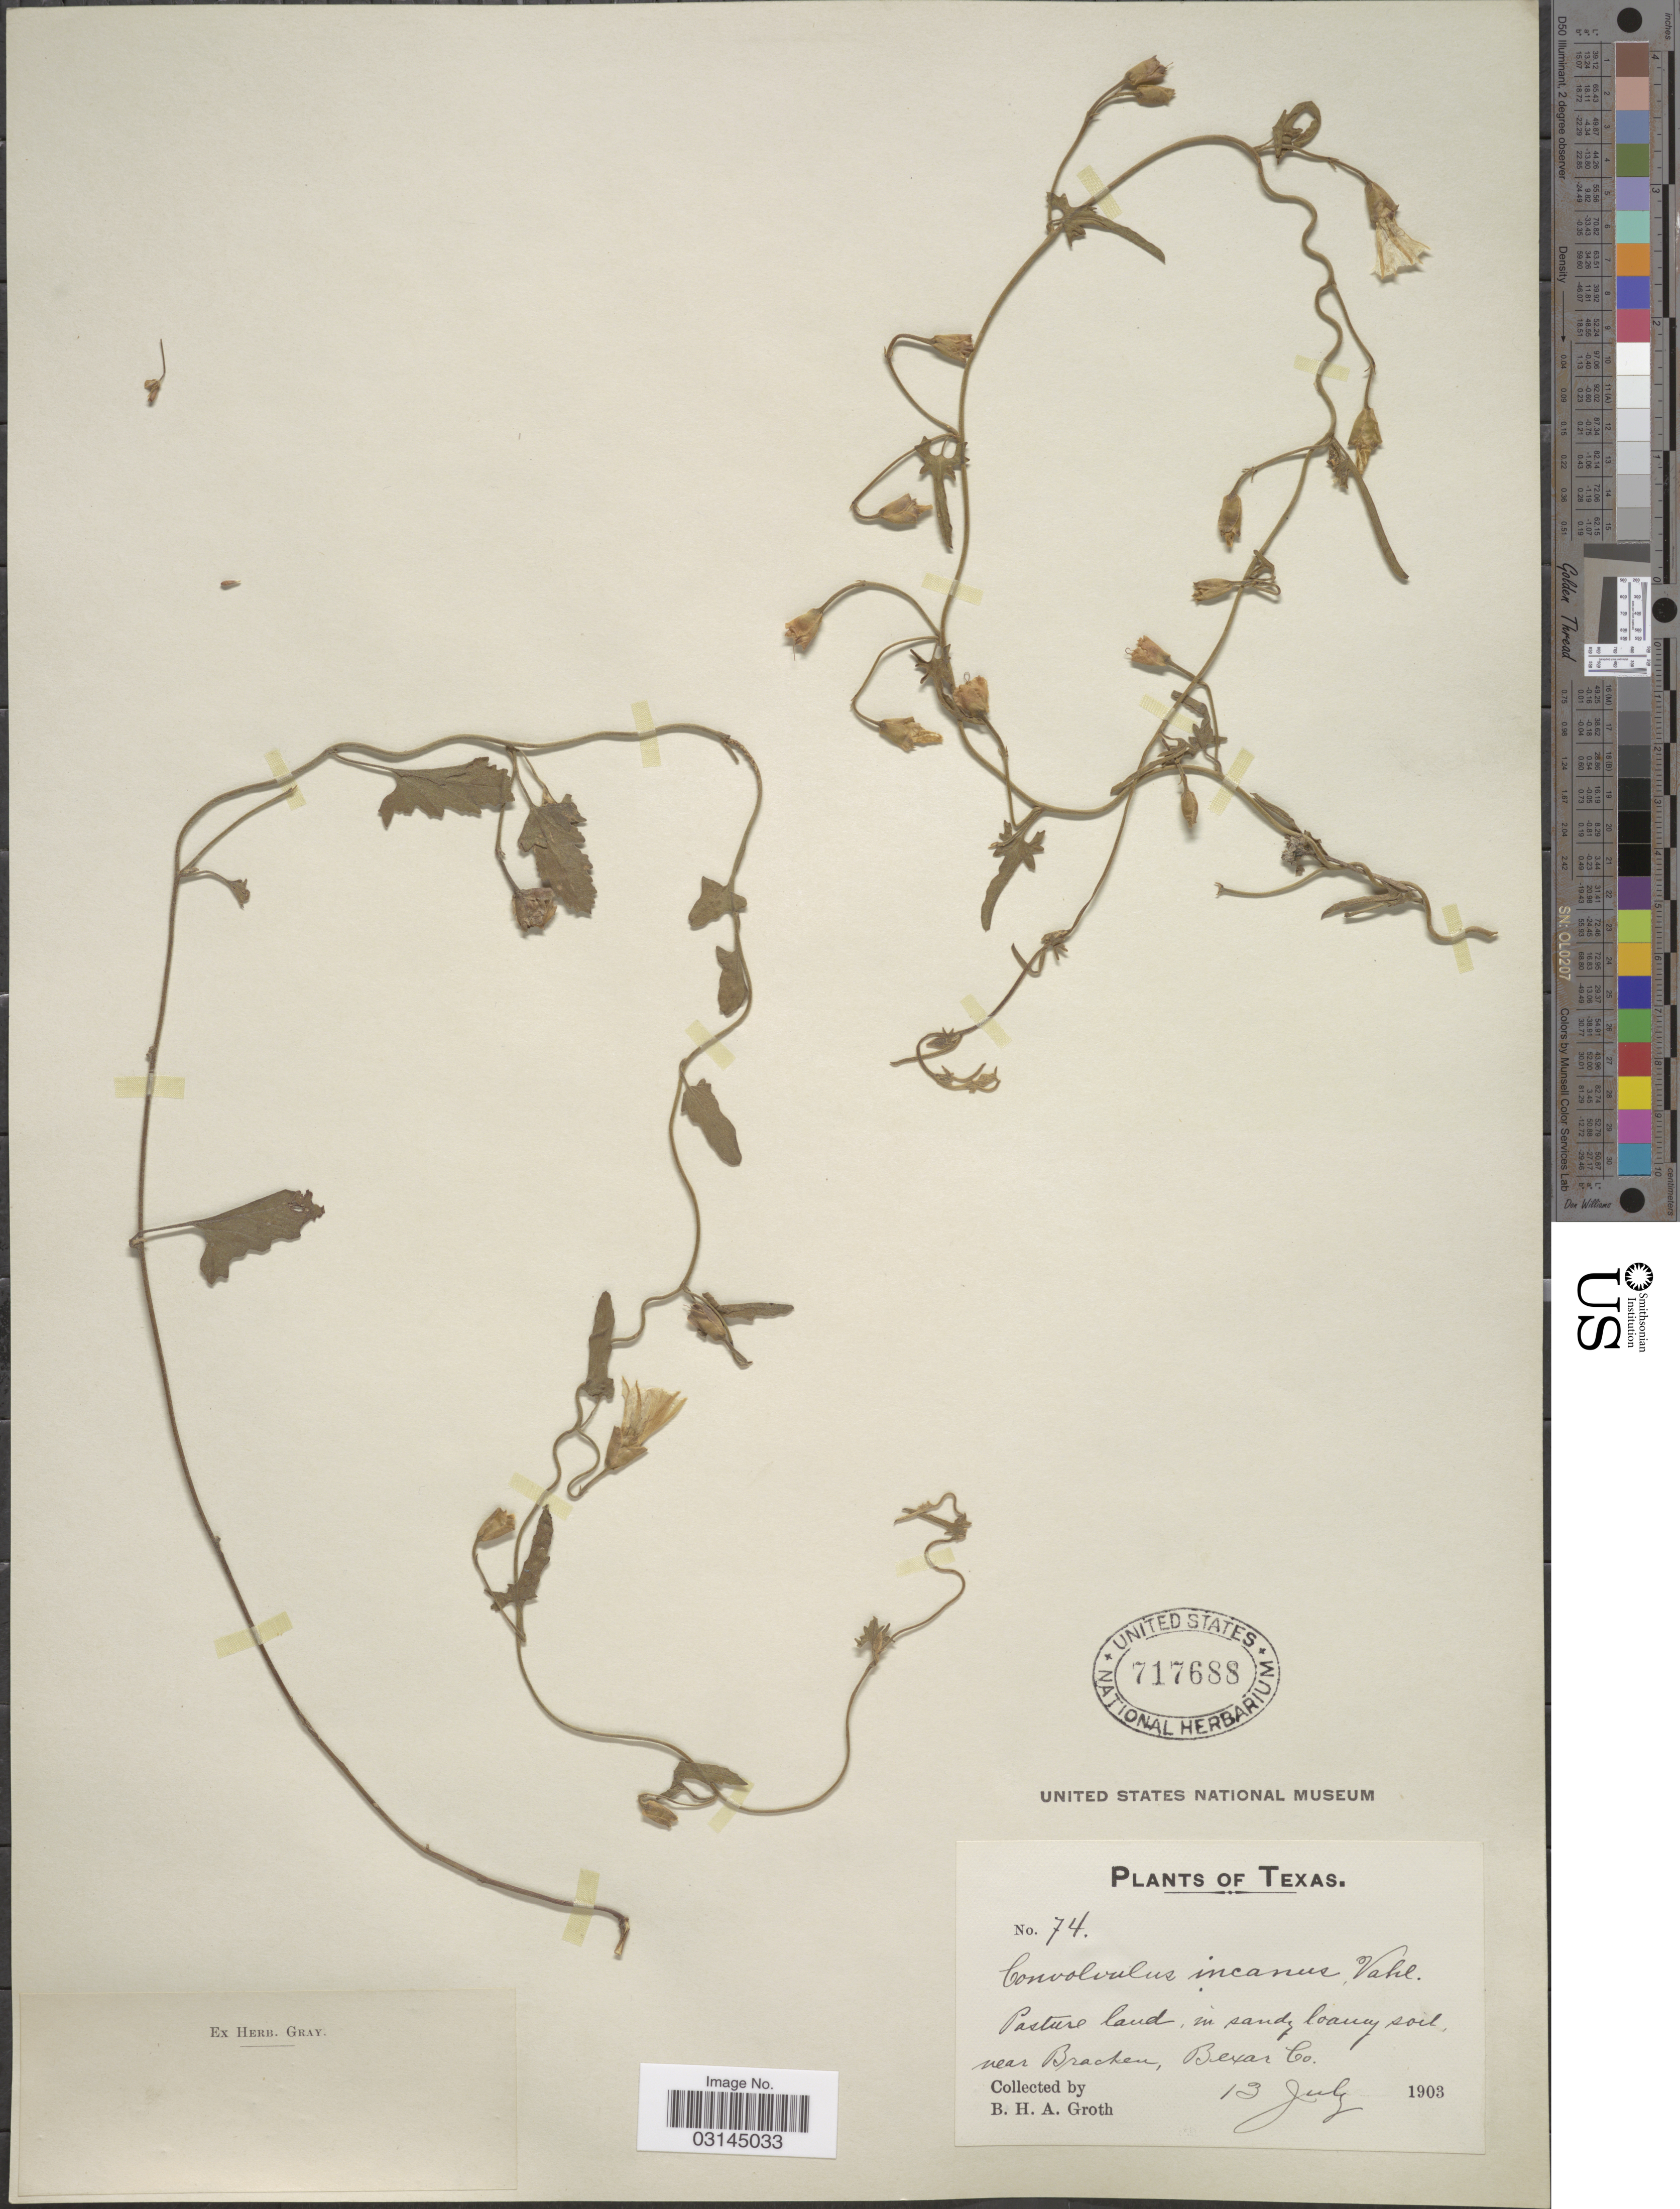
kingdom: Plantae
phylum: Tracheophyta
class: Magnoliopsida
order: Solanales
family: Convolvulaceae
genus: Convolvulus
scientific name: Convolvulus incanus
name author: Vahl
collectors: B. Groth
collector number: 74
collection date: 1903-07-13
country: United States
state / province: Texas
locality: Near Bracken, Bexar Co.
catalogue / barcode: US 717688